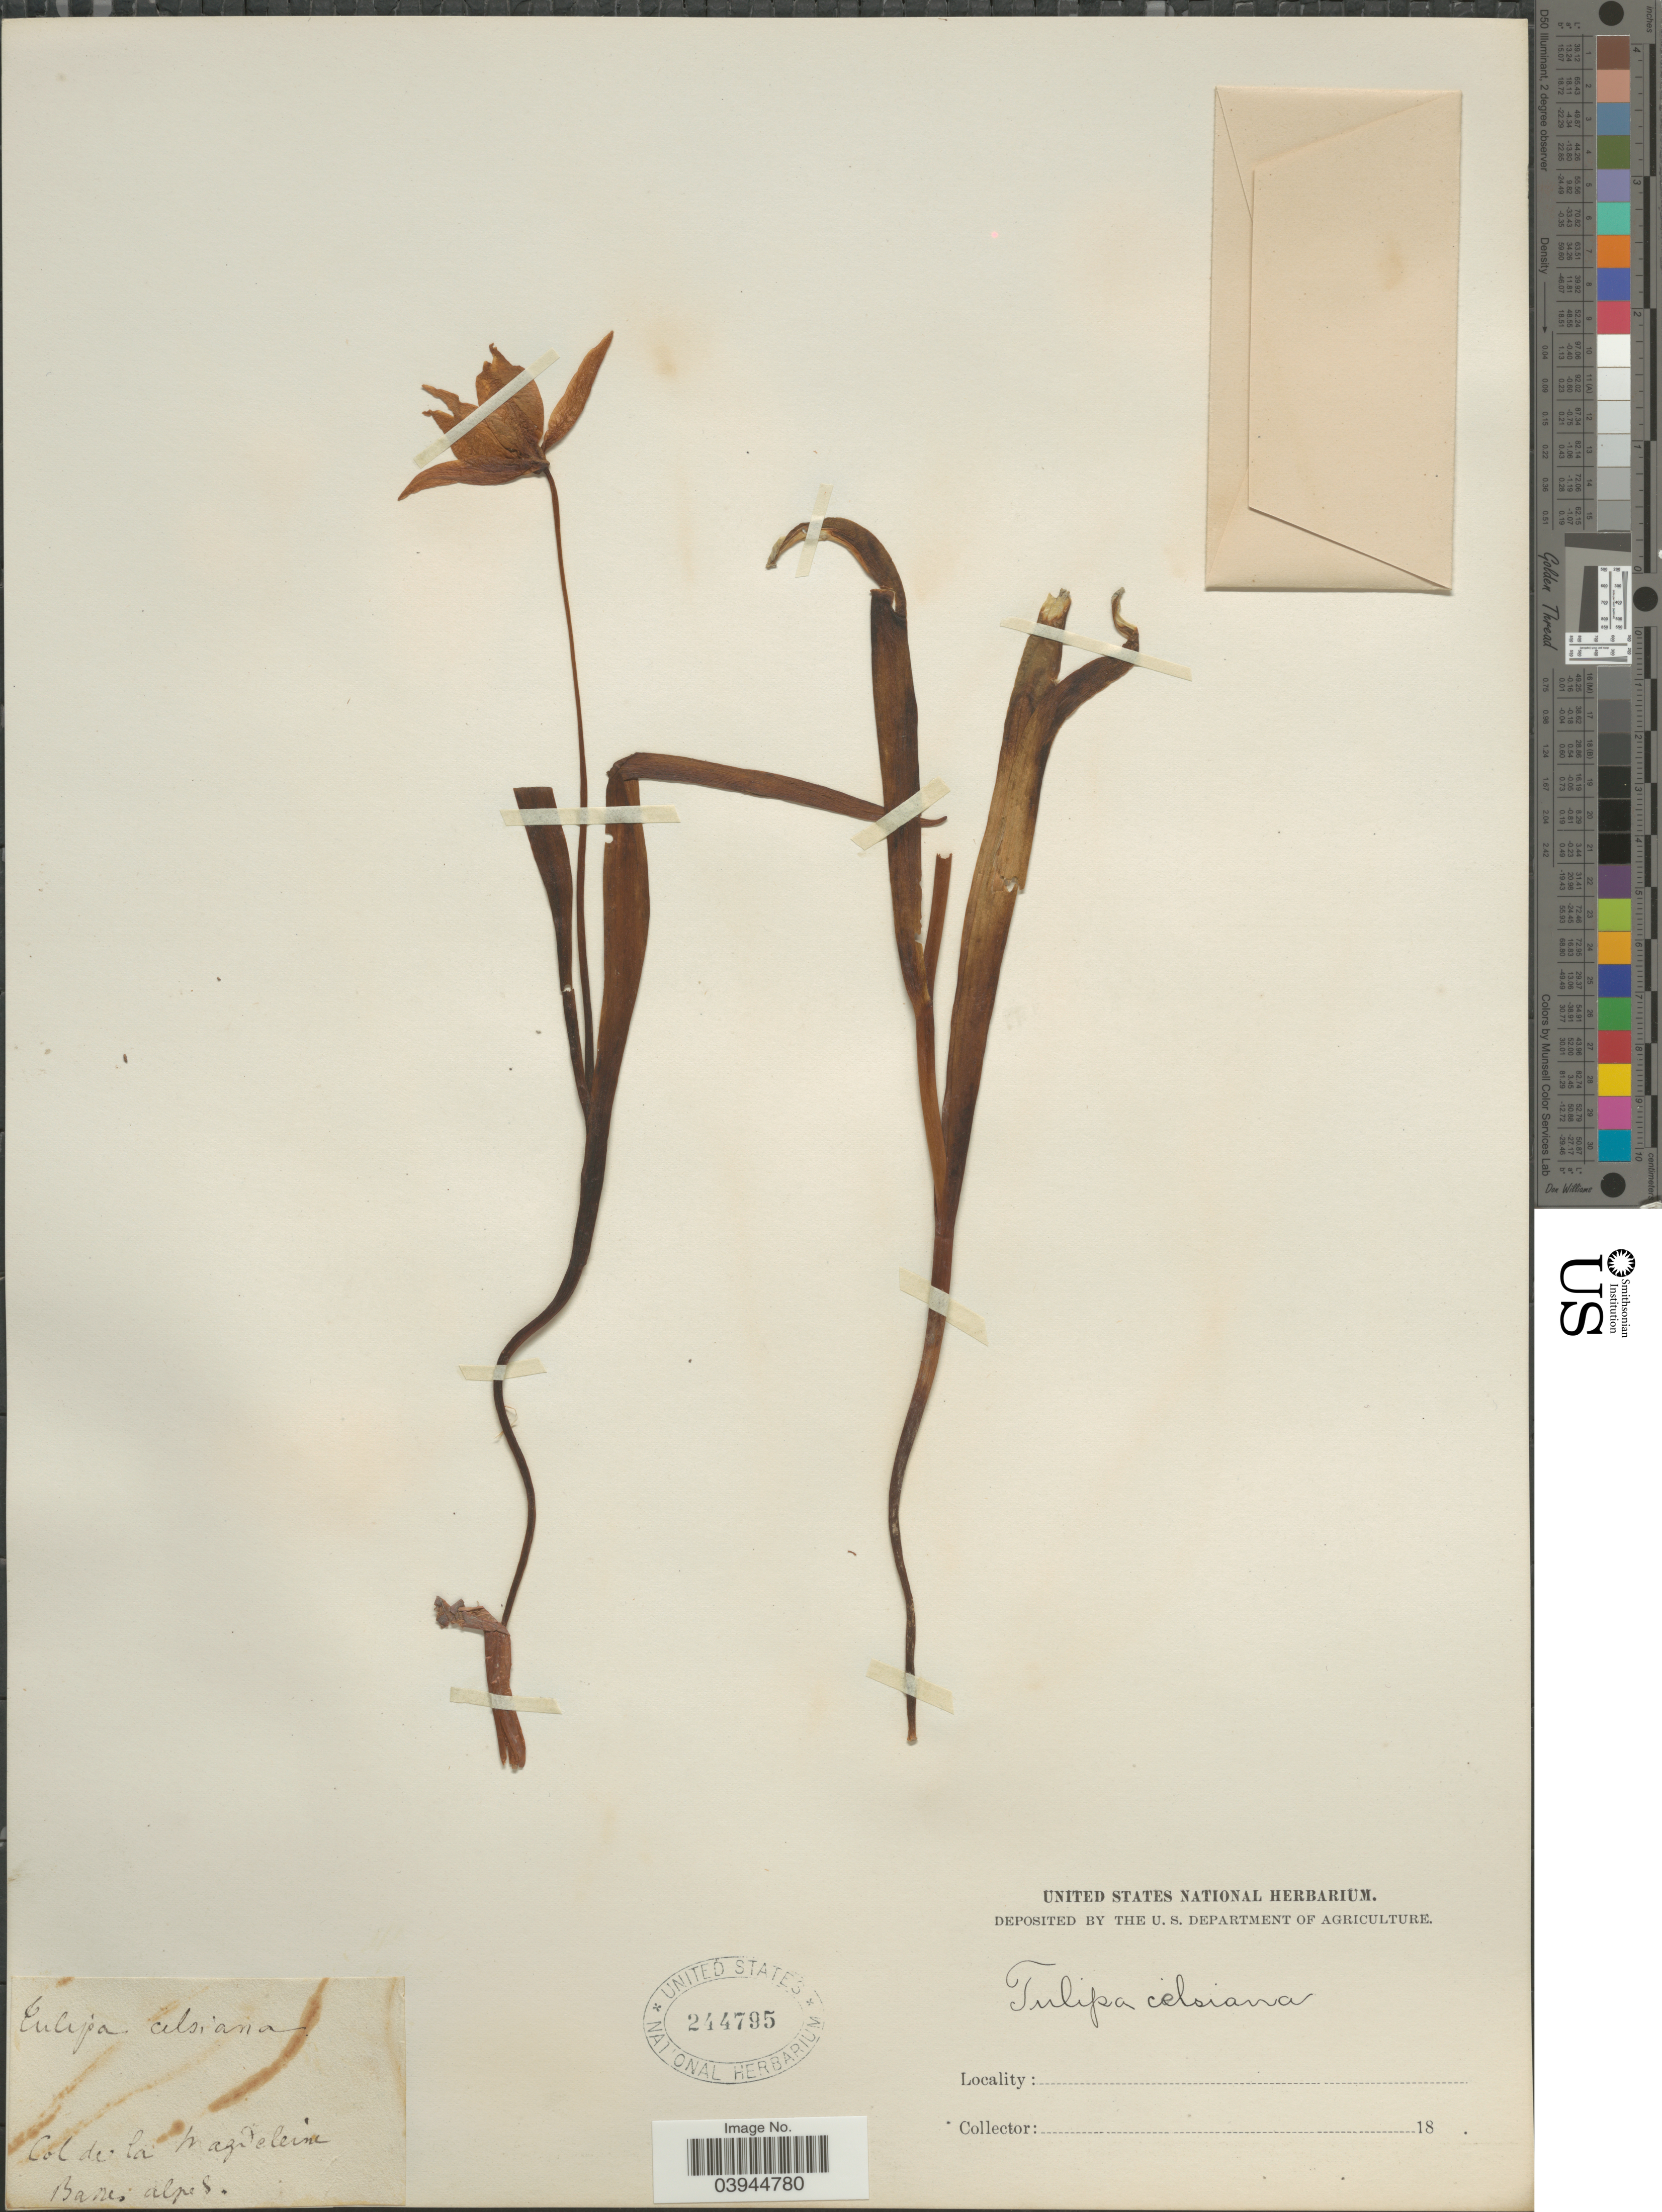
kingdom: Plantae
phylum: Tracheophyta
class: Liliopsida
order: Liliales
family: Liliaceae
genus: Tulipa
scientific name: Tulipa celsiana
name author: DC.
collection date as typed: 18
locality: De la Magdeleine. Basse alpes.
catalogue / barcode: US 244795